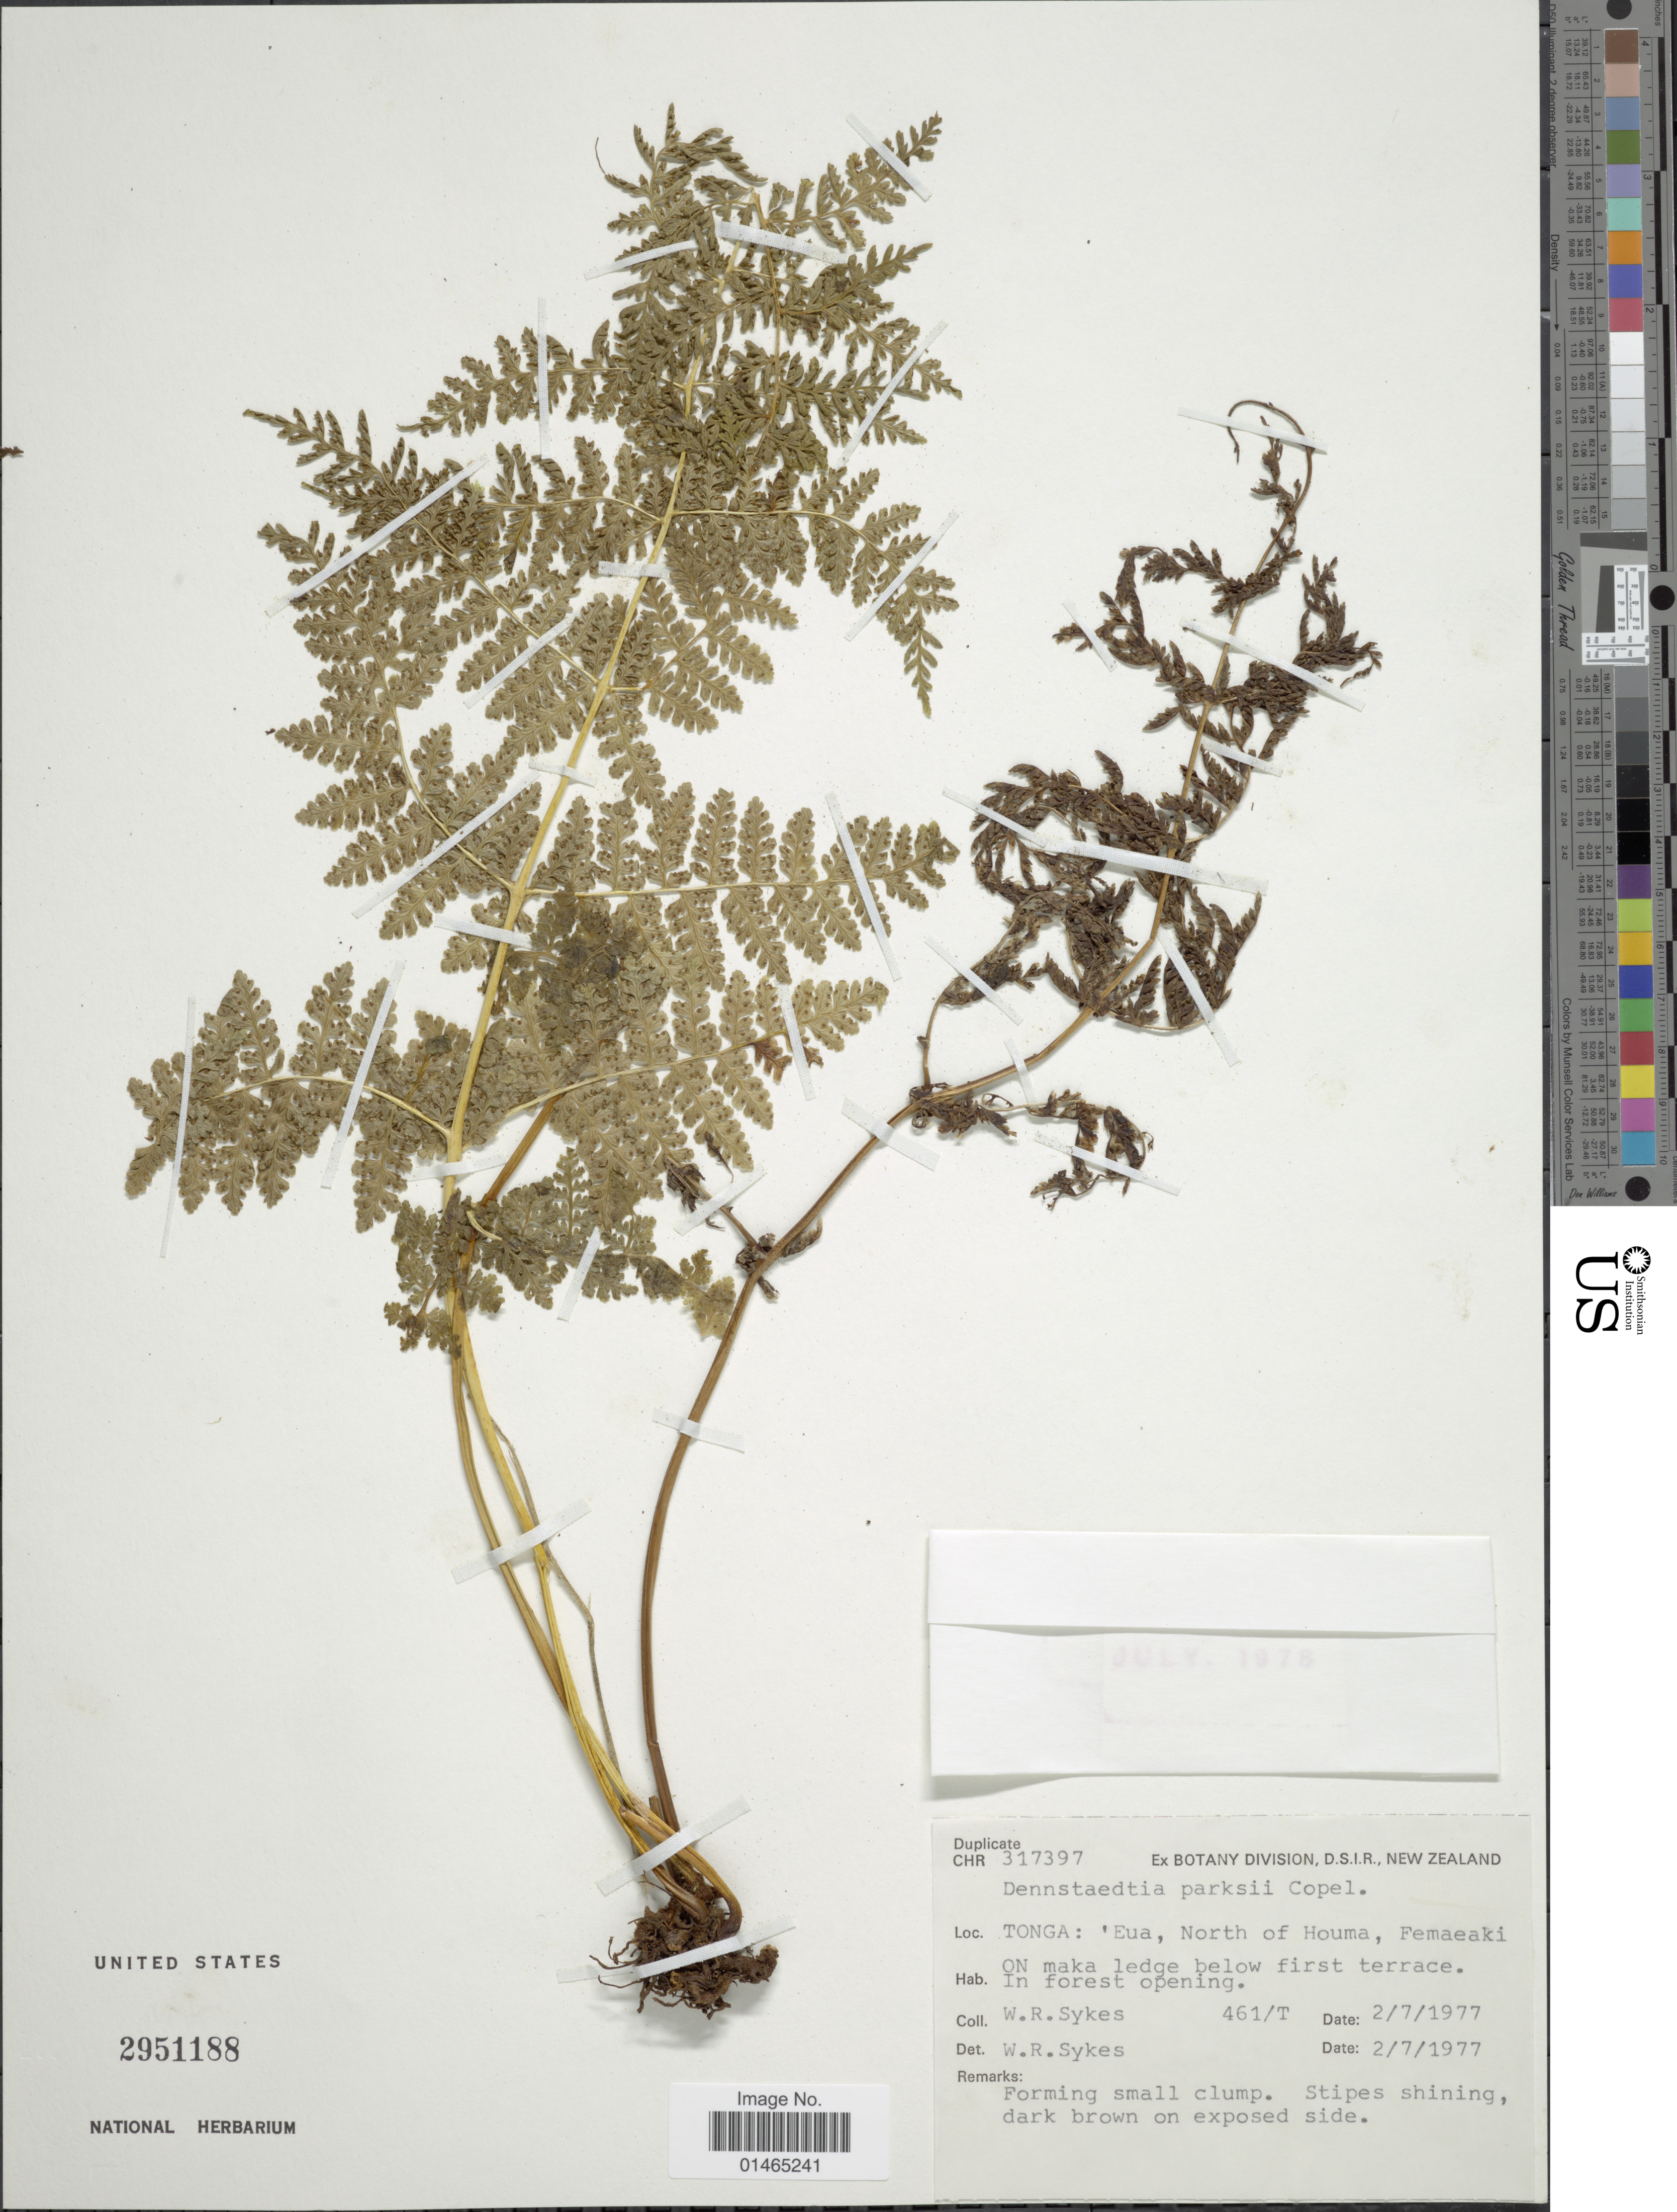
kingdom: Plantae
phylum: Tracheophyta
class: Polypodiopsida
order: Polypodiales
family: Dennstaedtiaceae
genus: Dennstaedtia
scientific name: Dennstaedtia parksii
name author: Copel. ex C.V. Morton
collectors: W. R. Sykes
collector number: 461/T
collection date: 1977-07-02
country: Tonga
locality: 'Eua, North of Houma, Femaeaki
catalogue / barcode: US 2951188